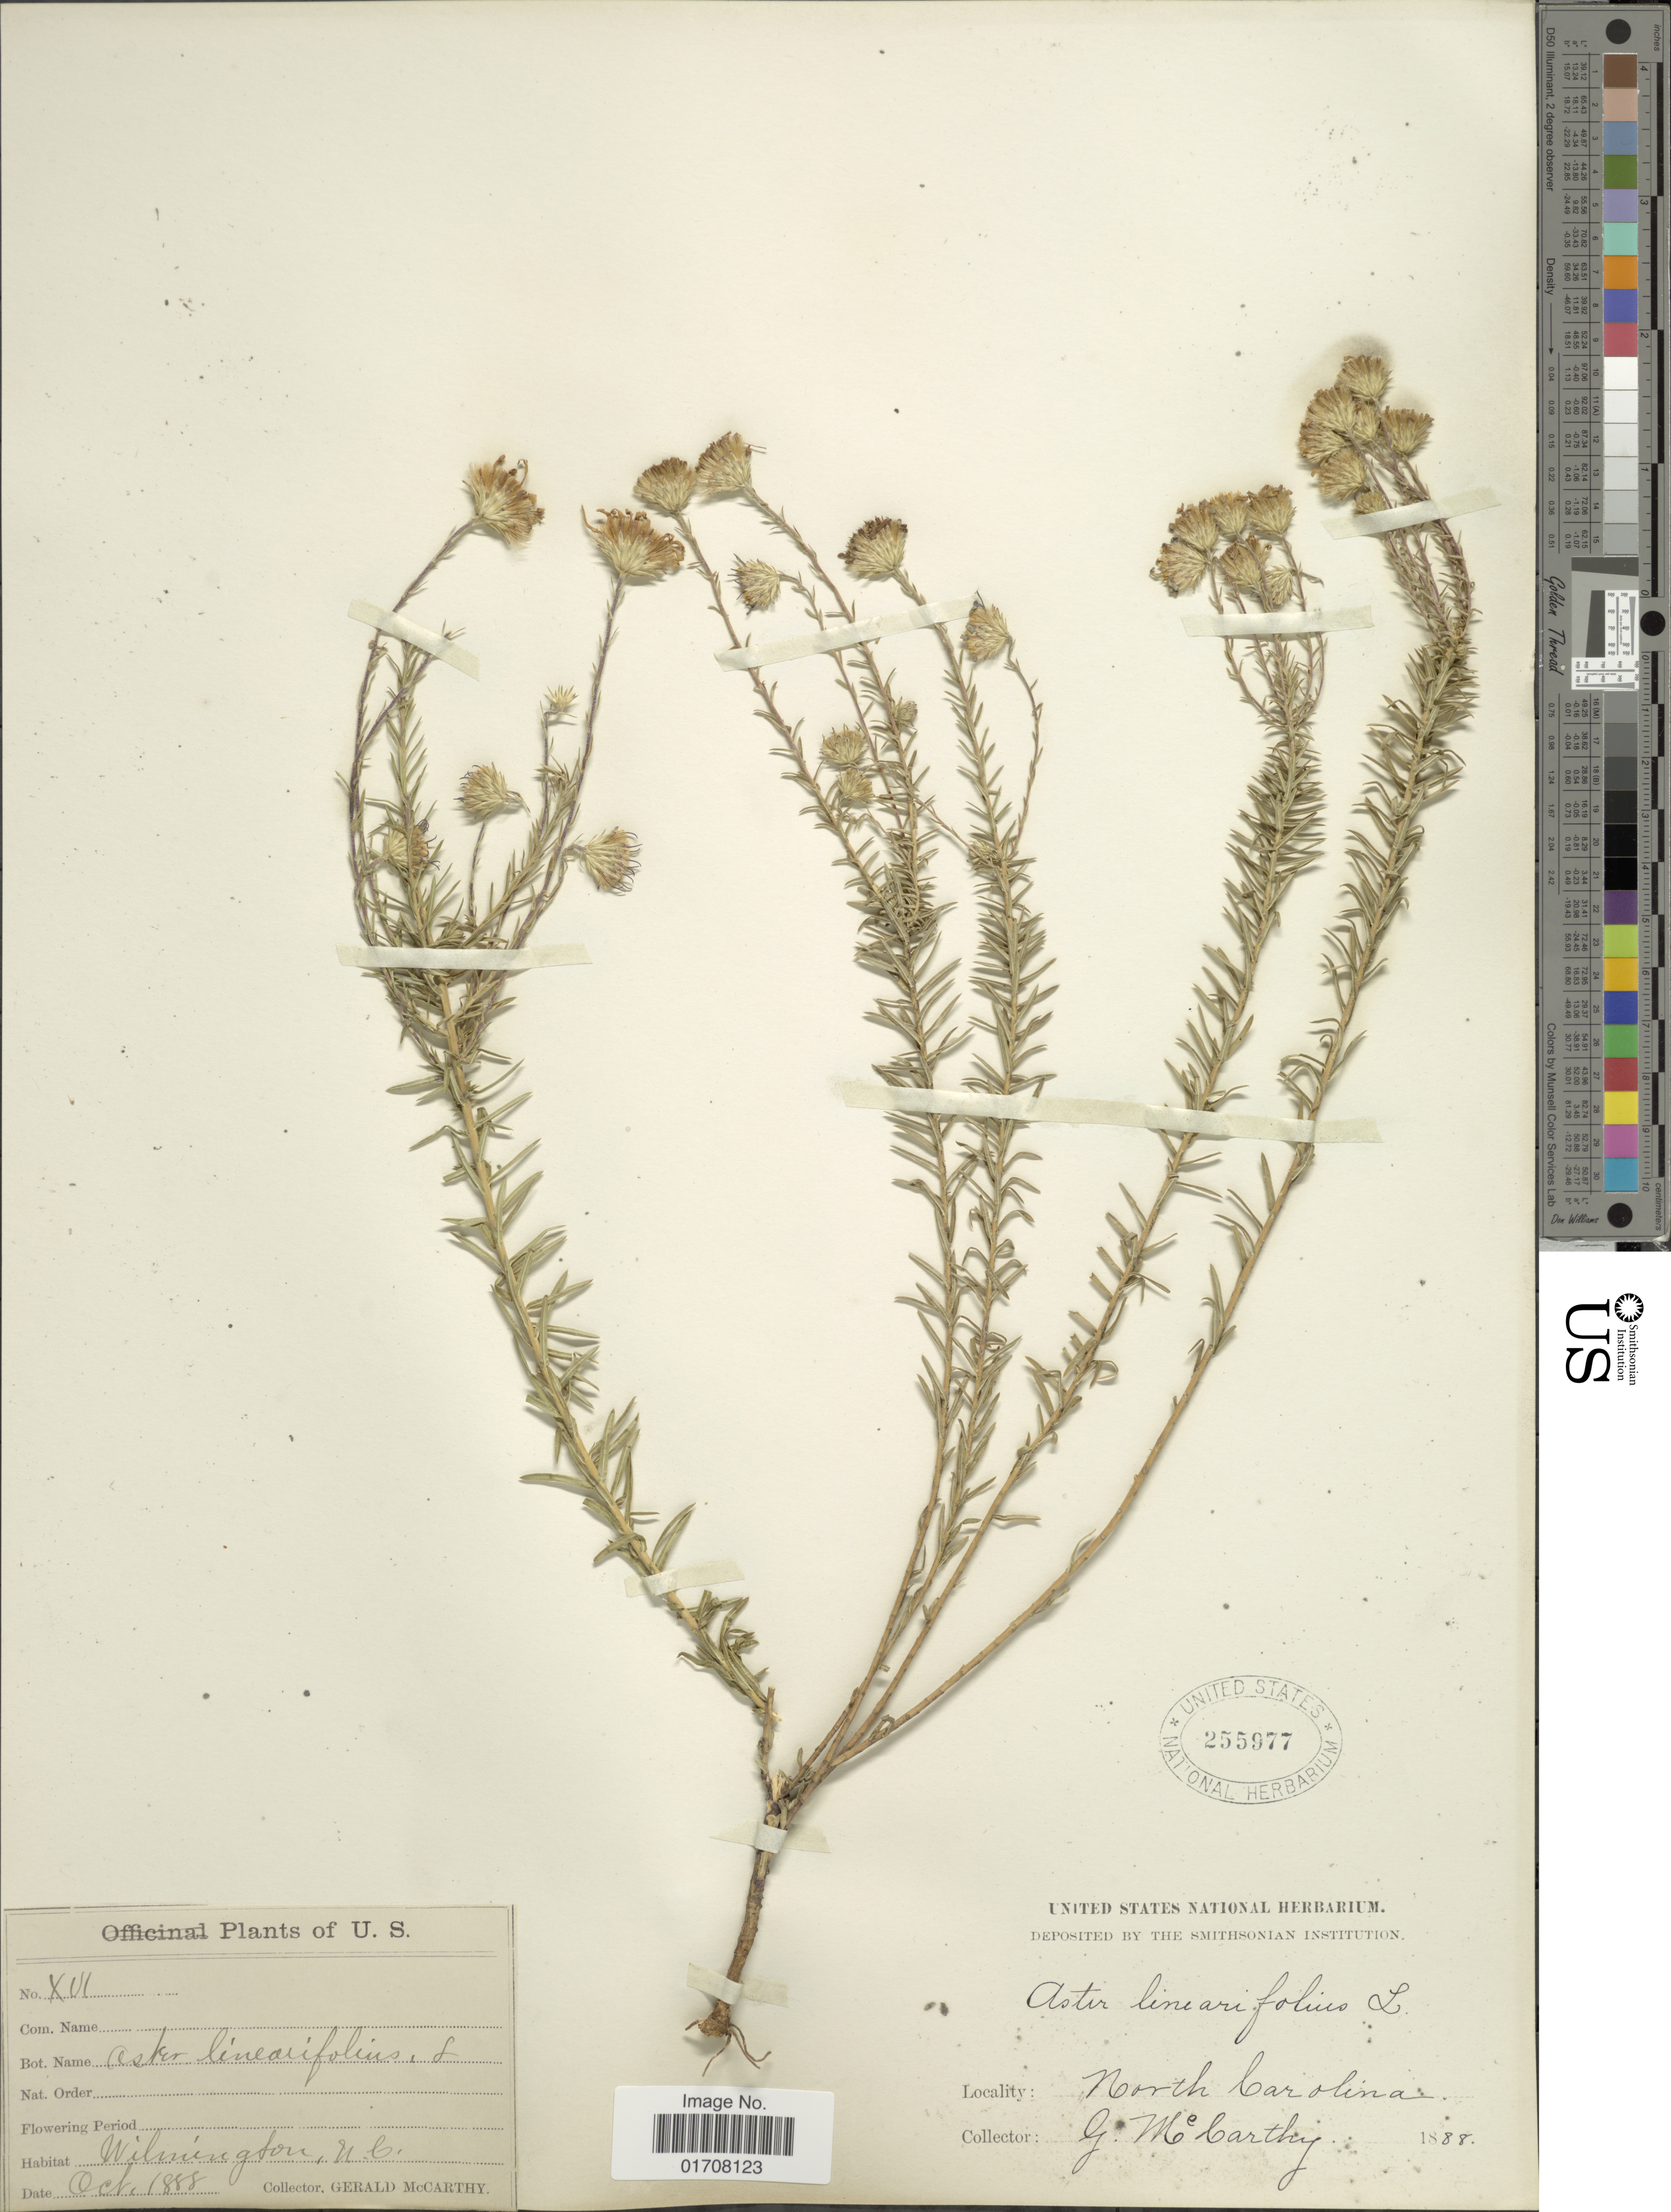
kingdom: Plantae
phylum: Tracheophyta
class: Magnoliopsida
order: Asterales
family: Asteraceae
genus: Ionactis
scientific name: Ionactis linariifolia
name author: (L.) Greene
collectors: M. McCarthy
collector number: XVI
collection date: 1888-10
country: United States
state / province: North Carolina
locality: Wilmingston, N.C.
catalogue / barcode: US 255977